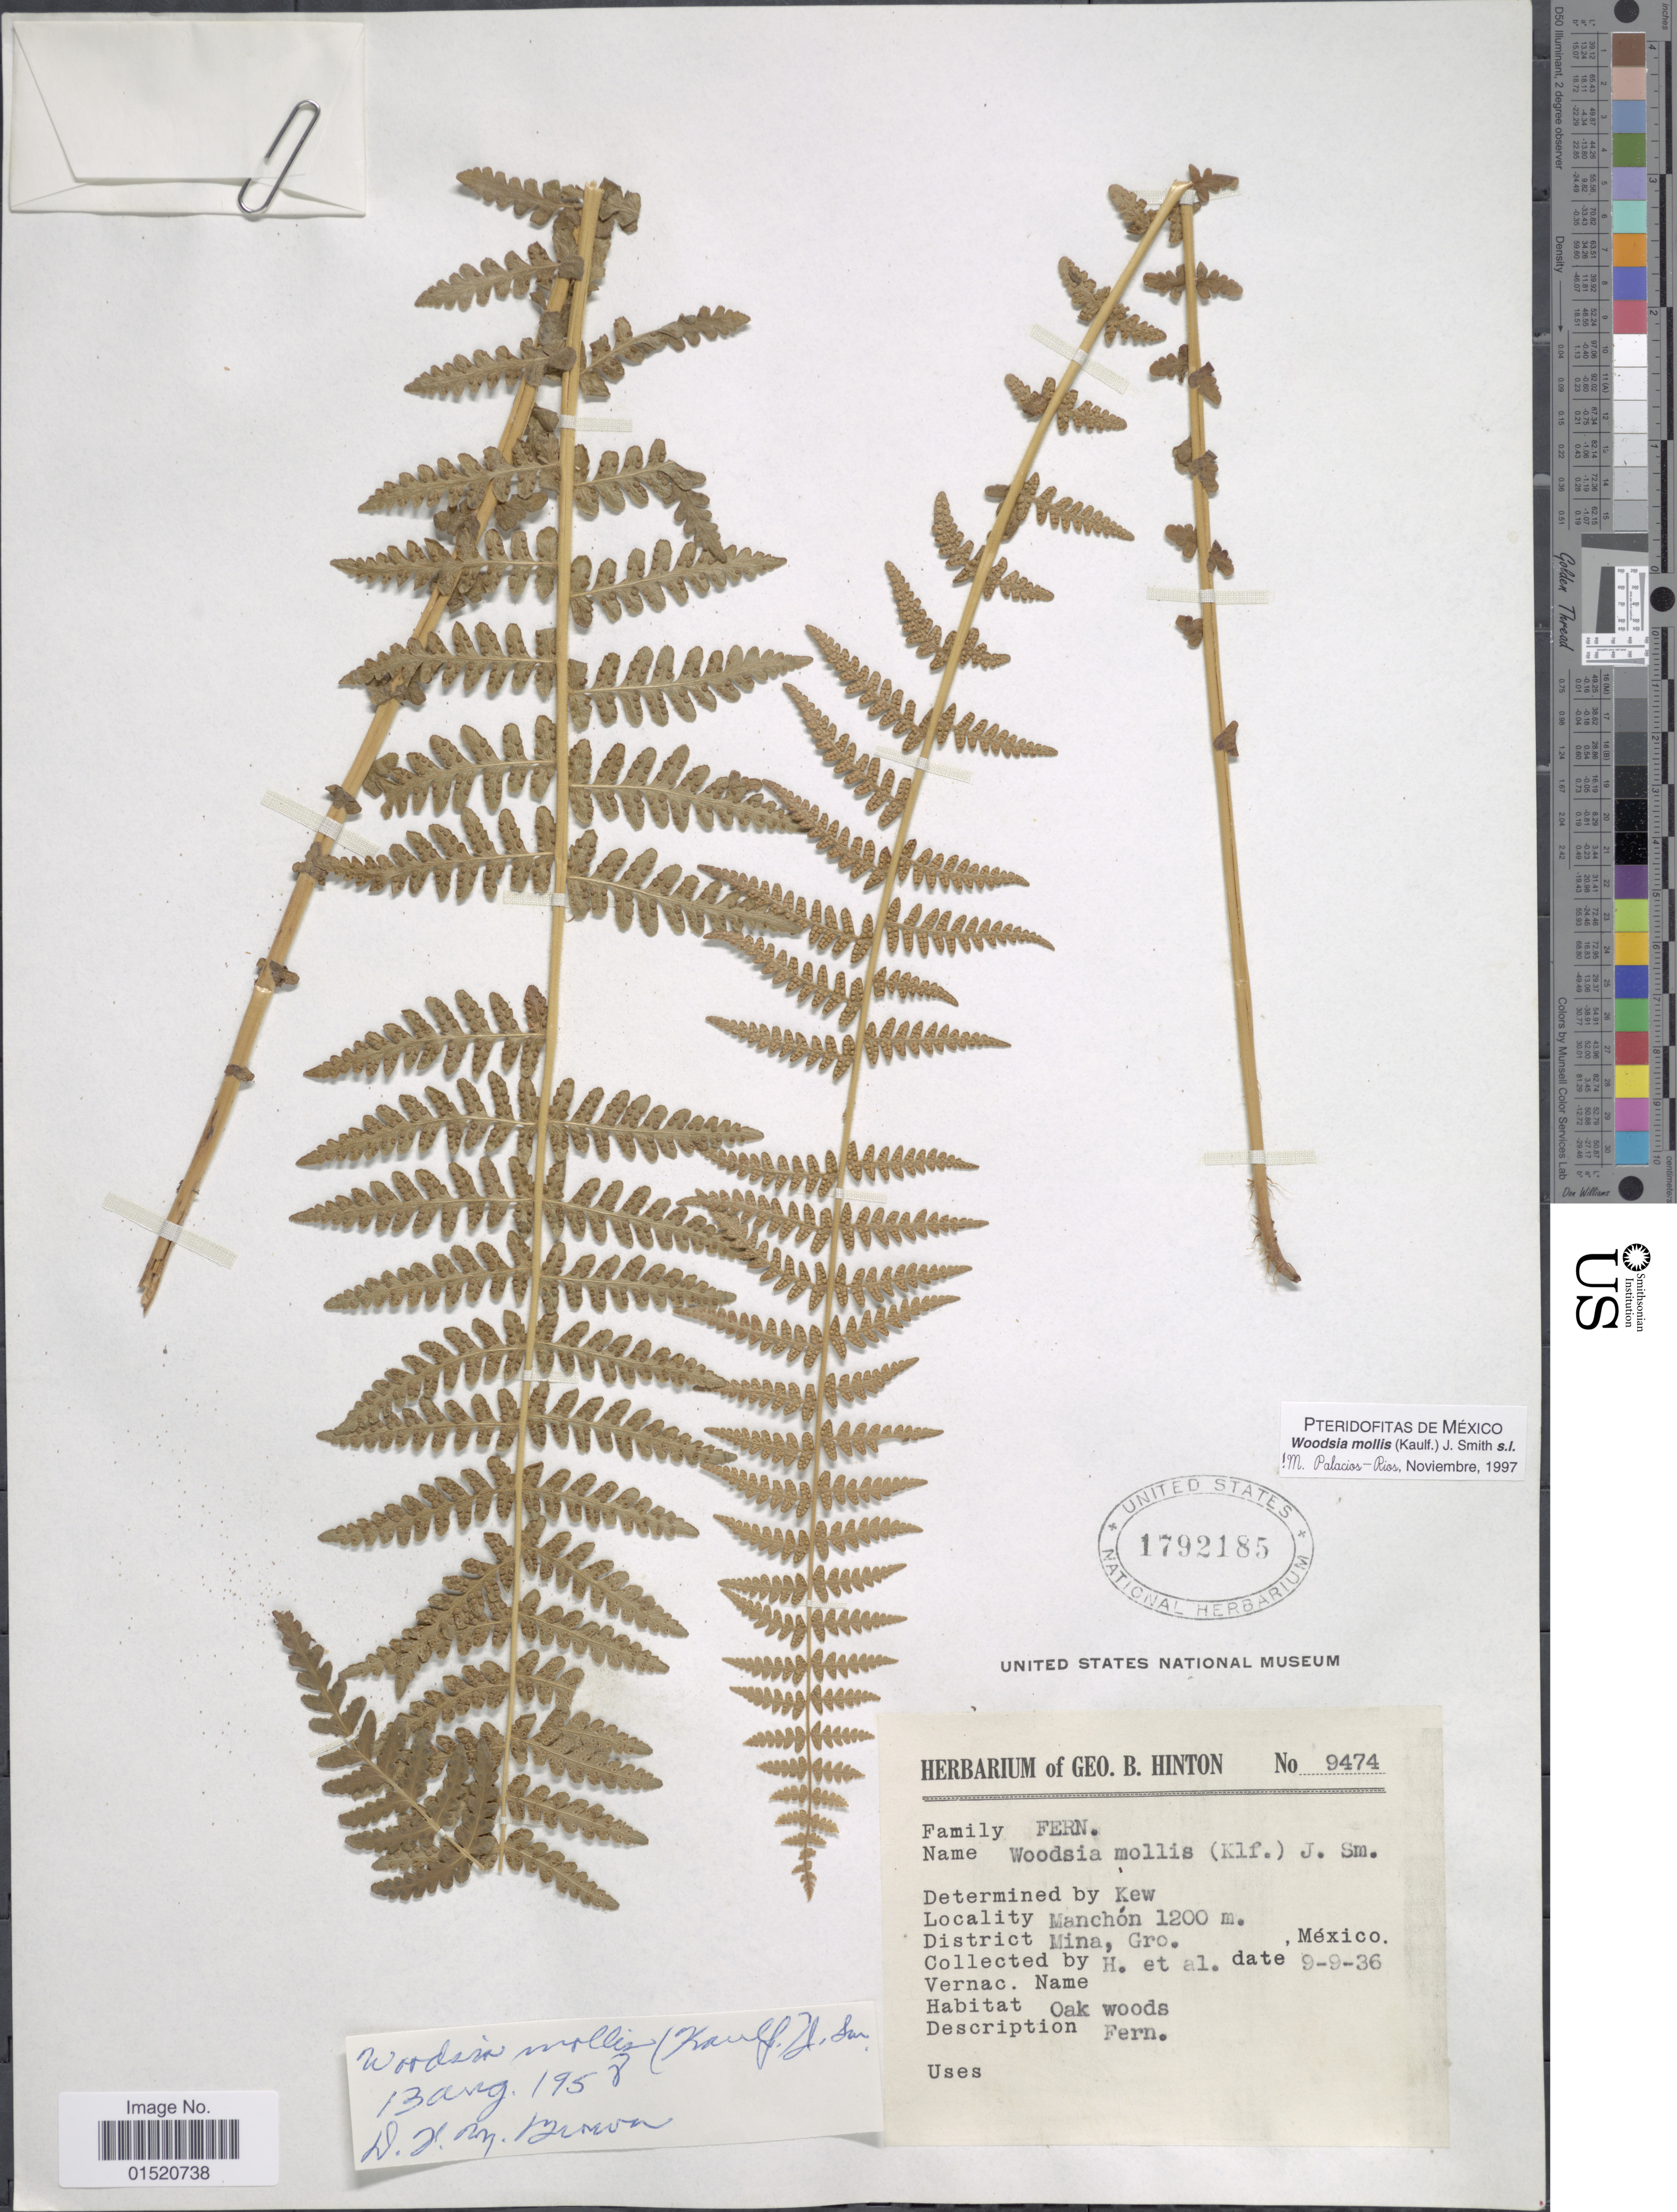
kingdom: Plantae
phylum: Tracheophyta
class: Polypodiopsida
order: Polypodiales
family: Woodsiaceae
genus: Woodsia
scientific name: Woodsia mollis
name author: (Kaulf.) J. Sm.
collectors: G. B. Hinton & et al.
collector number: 9474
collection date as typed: Transcribed d/m/y: 9/9/36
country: Mexico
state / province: Guerrero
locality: Manchón, District Mina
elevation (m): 1200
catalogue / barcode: US 1792185